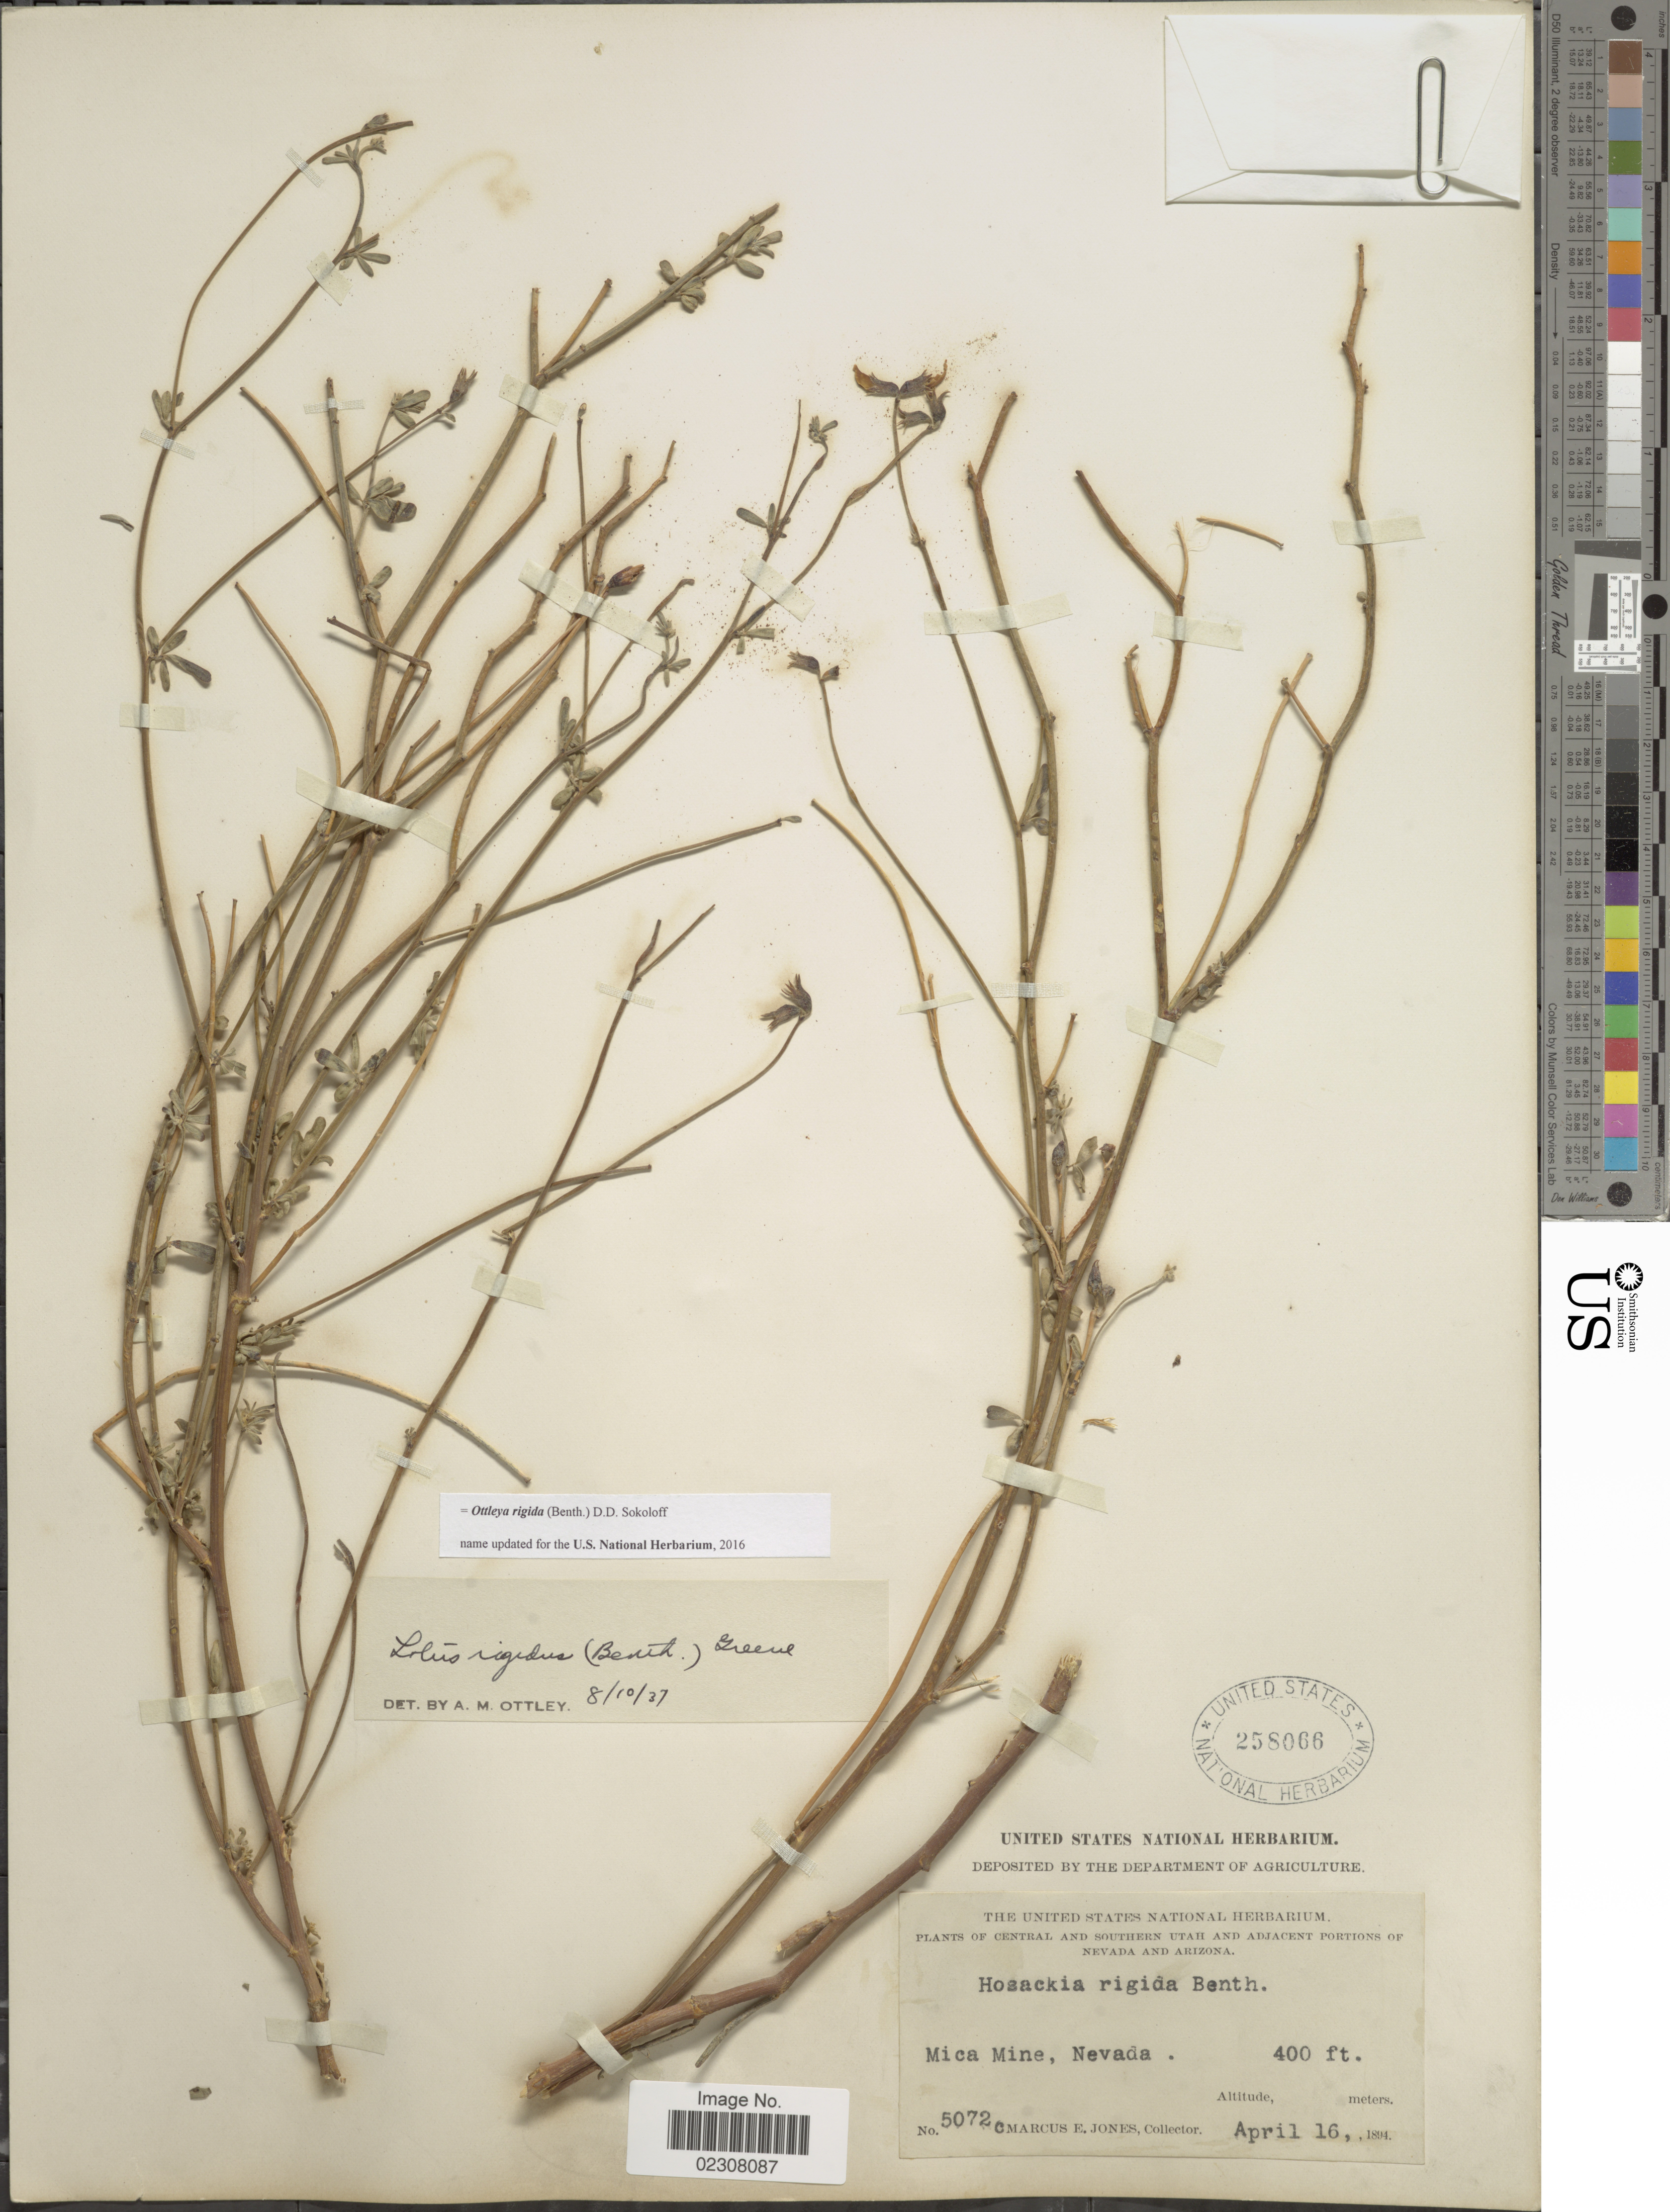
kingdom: Plantae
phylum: Tracheophyta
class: Magnoliopsida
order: Fabales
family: Fabaceae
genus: Ottleya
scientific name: Ottleya rigida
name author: (Benth.) D.D. Sokoloff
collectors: M. E. Jones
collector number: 5072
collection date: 1894-04-16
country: United States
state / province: Nevada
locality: Central and Southern Utah and Adjacent Portion of Nevada and Arizona, Mica Mine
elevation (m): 122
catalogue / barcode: US 258066